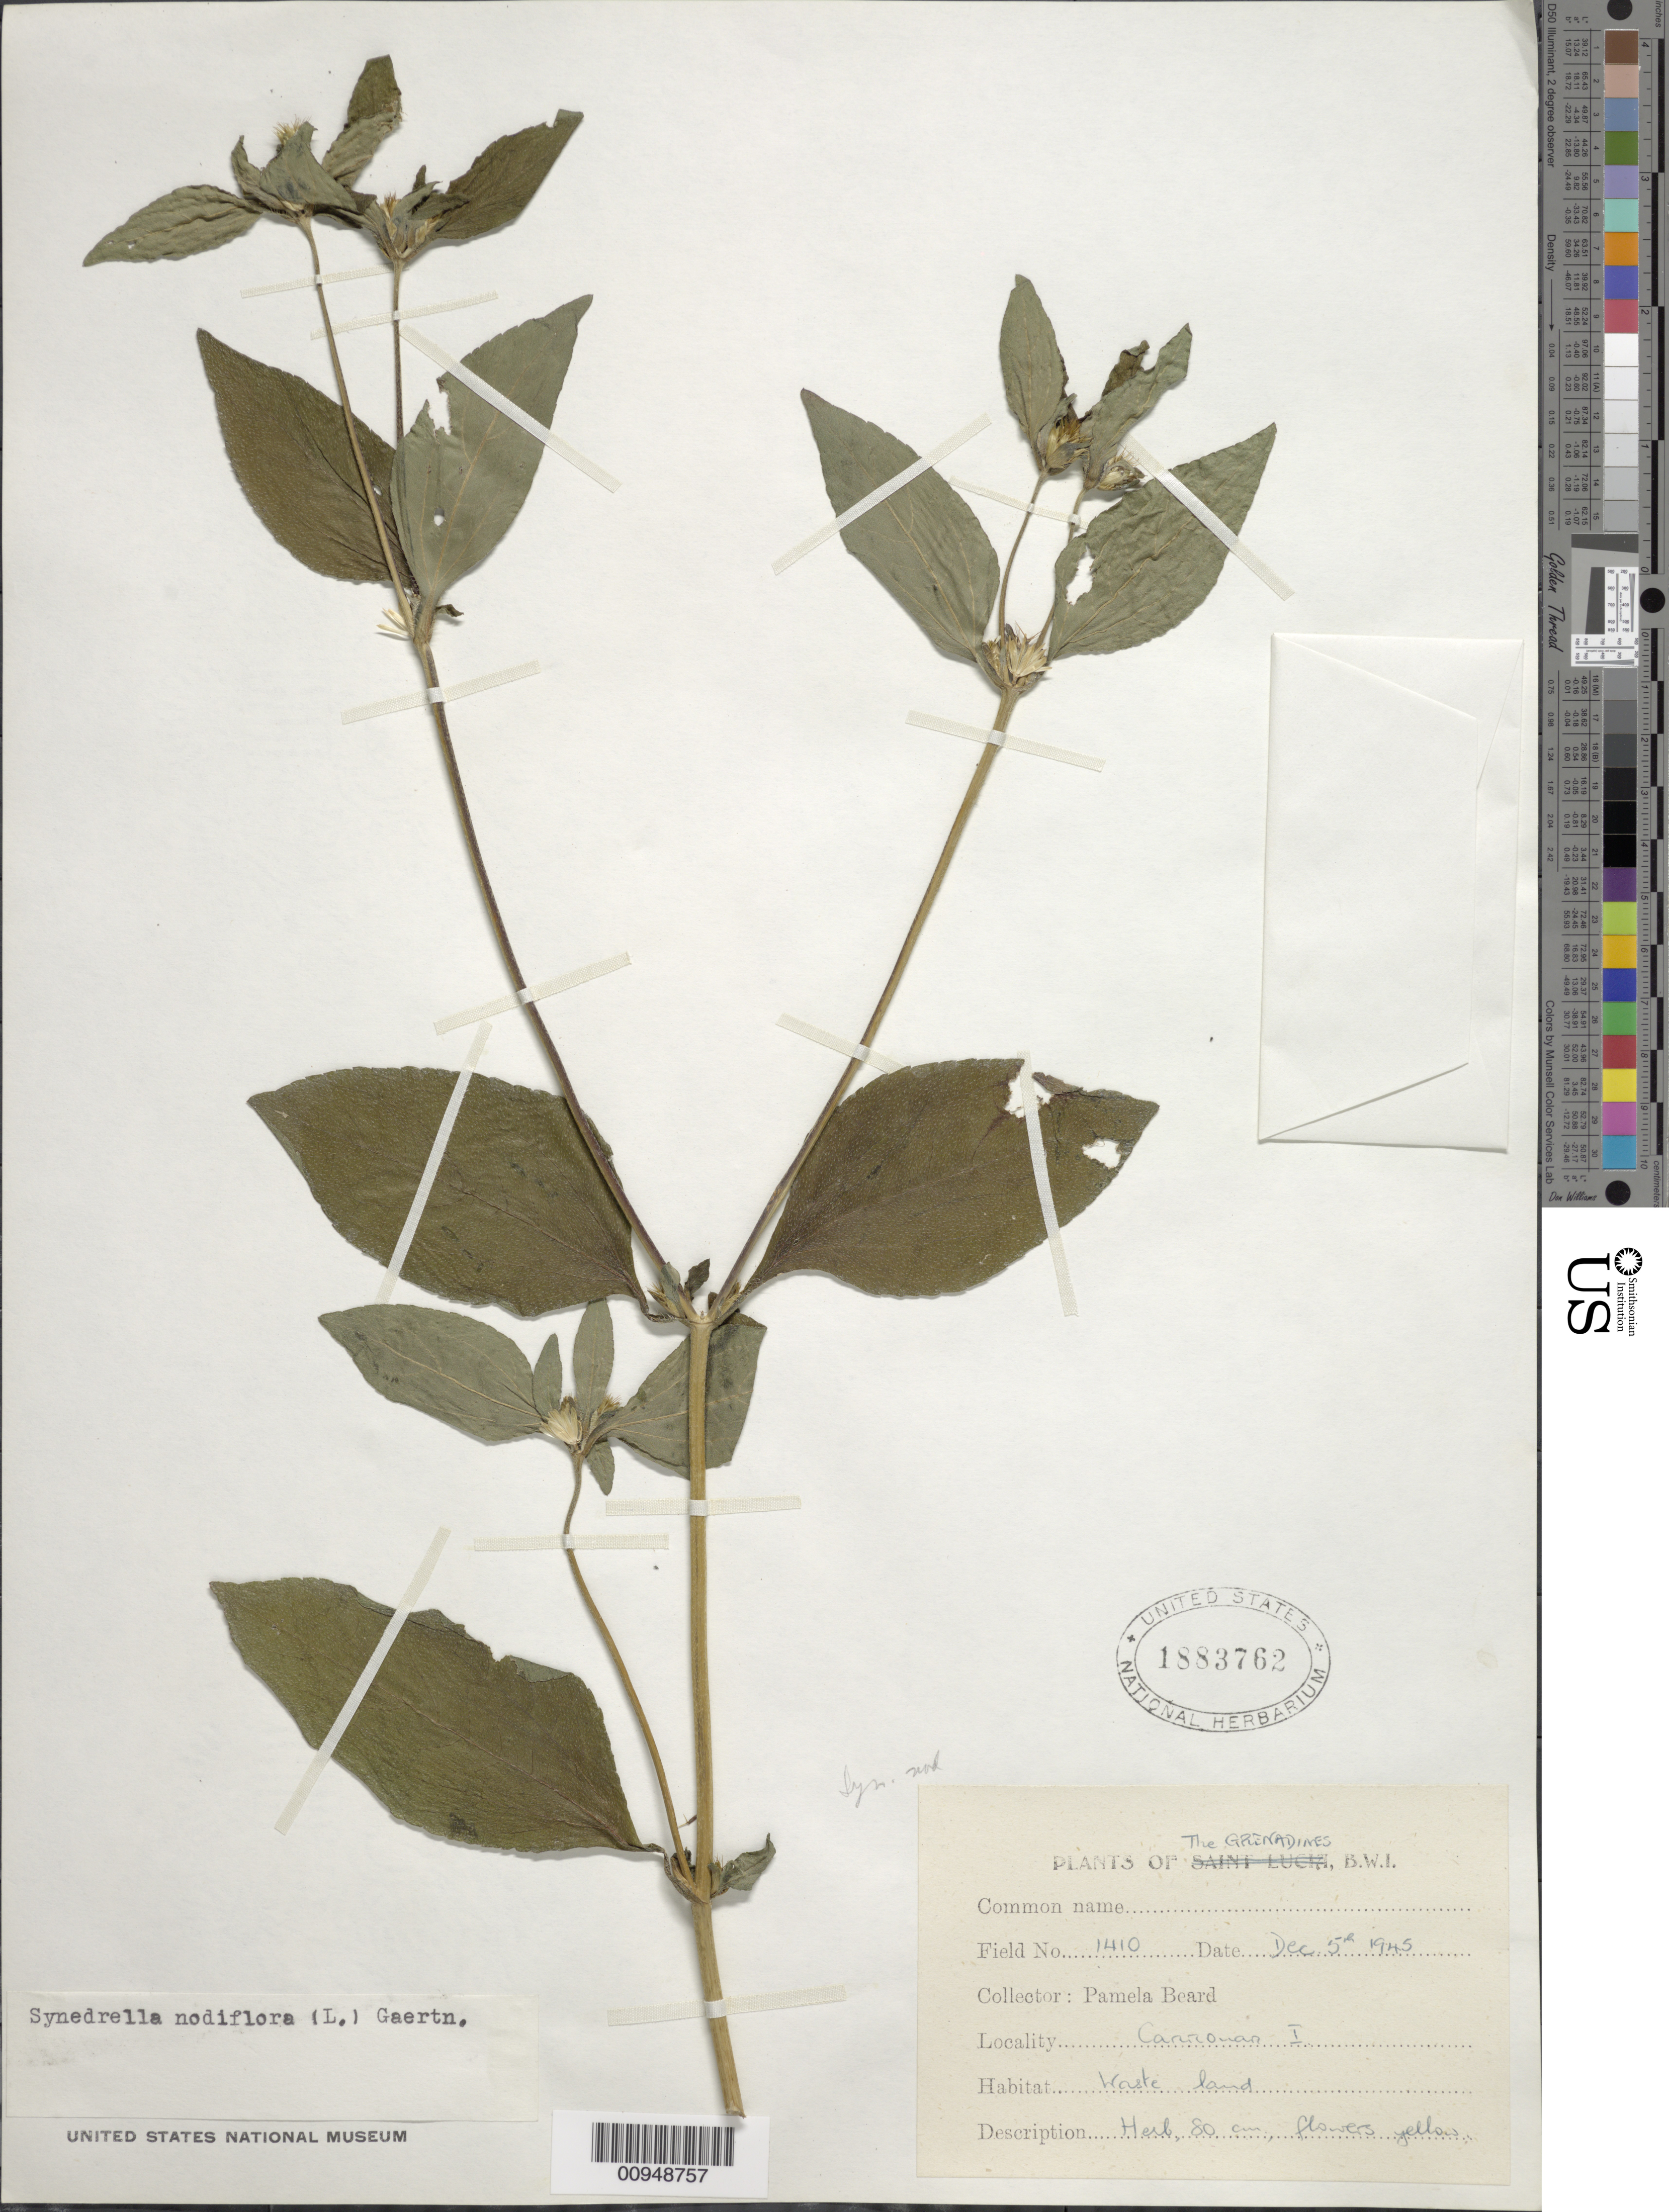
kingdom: Plantae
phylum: Tracheophyta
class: Magnoliopsida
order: Asterales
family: Asteraceae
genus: Synedrella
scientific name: Synedrella nodiflora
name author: (L.) Gaertn.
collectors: P. Beard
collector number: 1410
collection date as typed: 05 Dec 1945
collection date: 1945-12-05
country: St. Vincent - Grenadines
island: Canouan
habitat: Waste land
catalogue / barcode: US 1883762